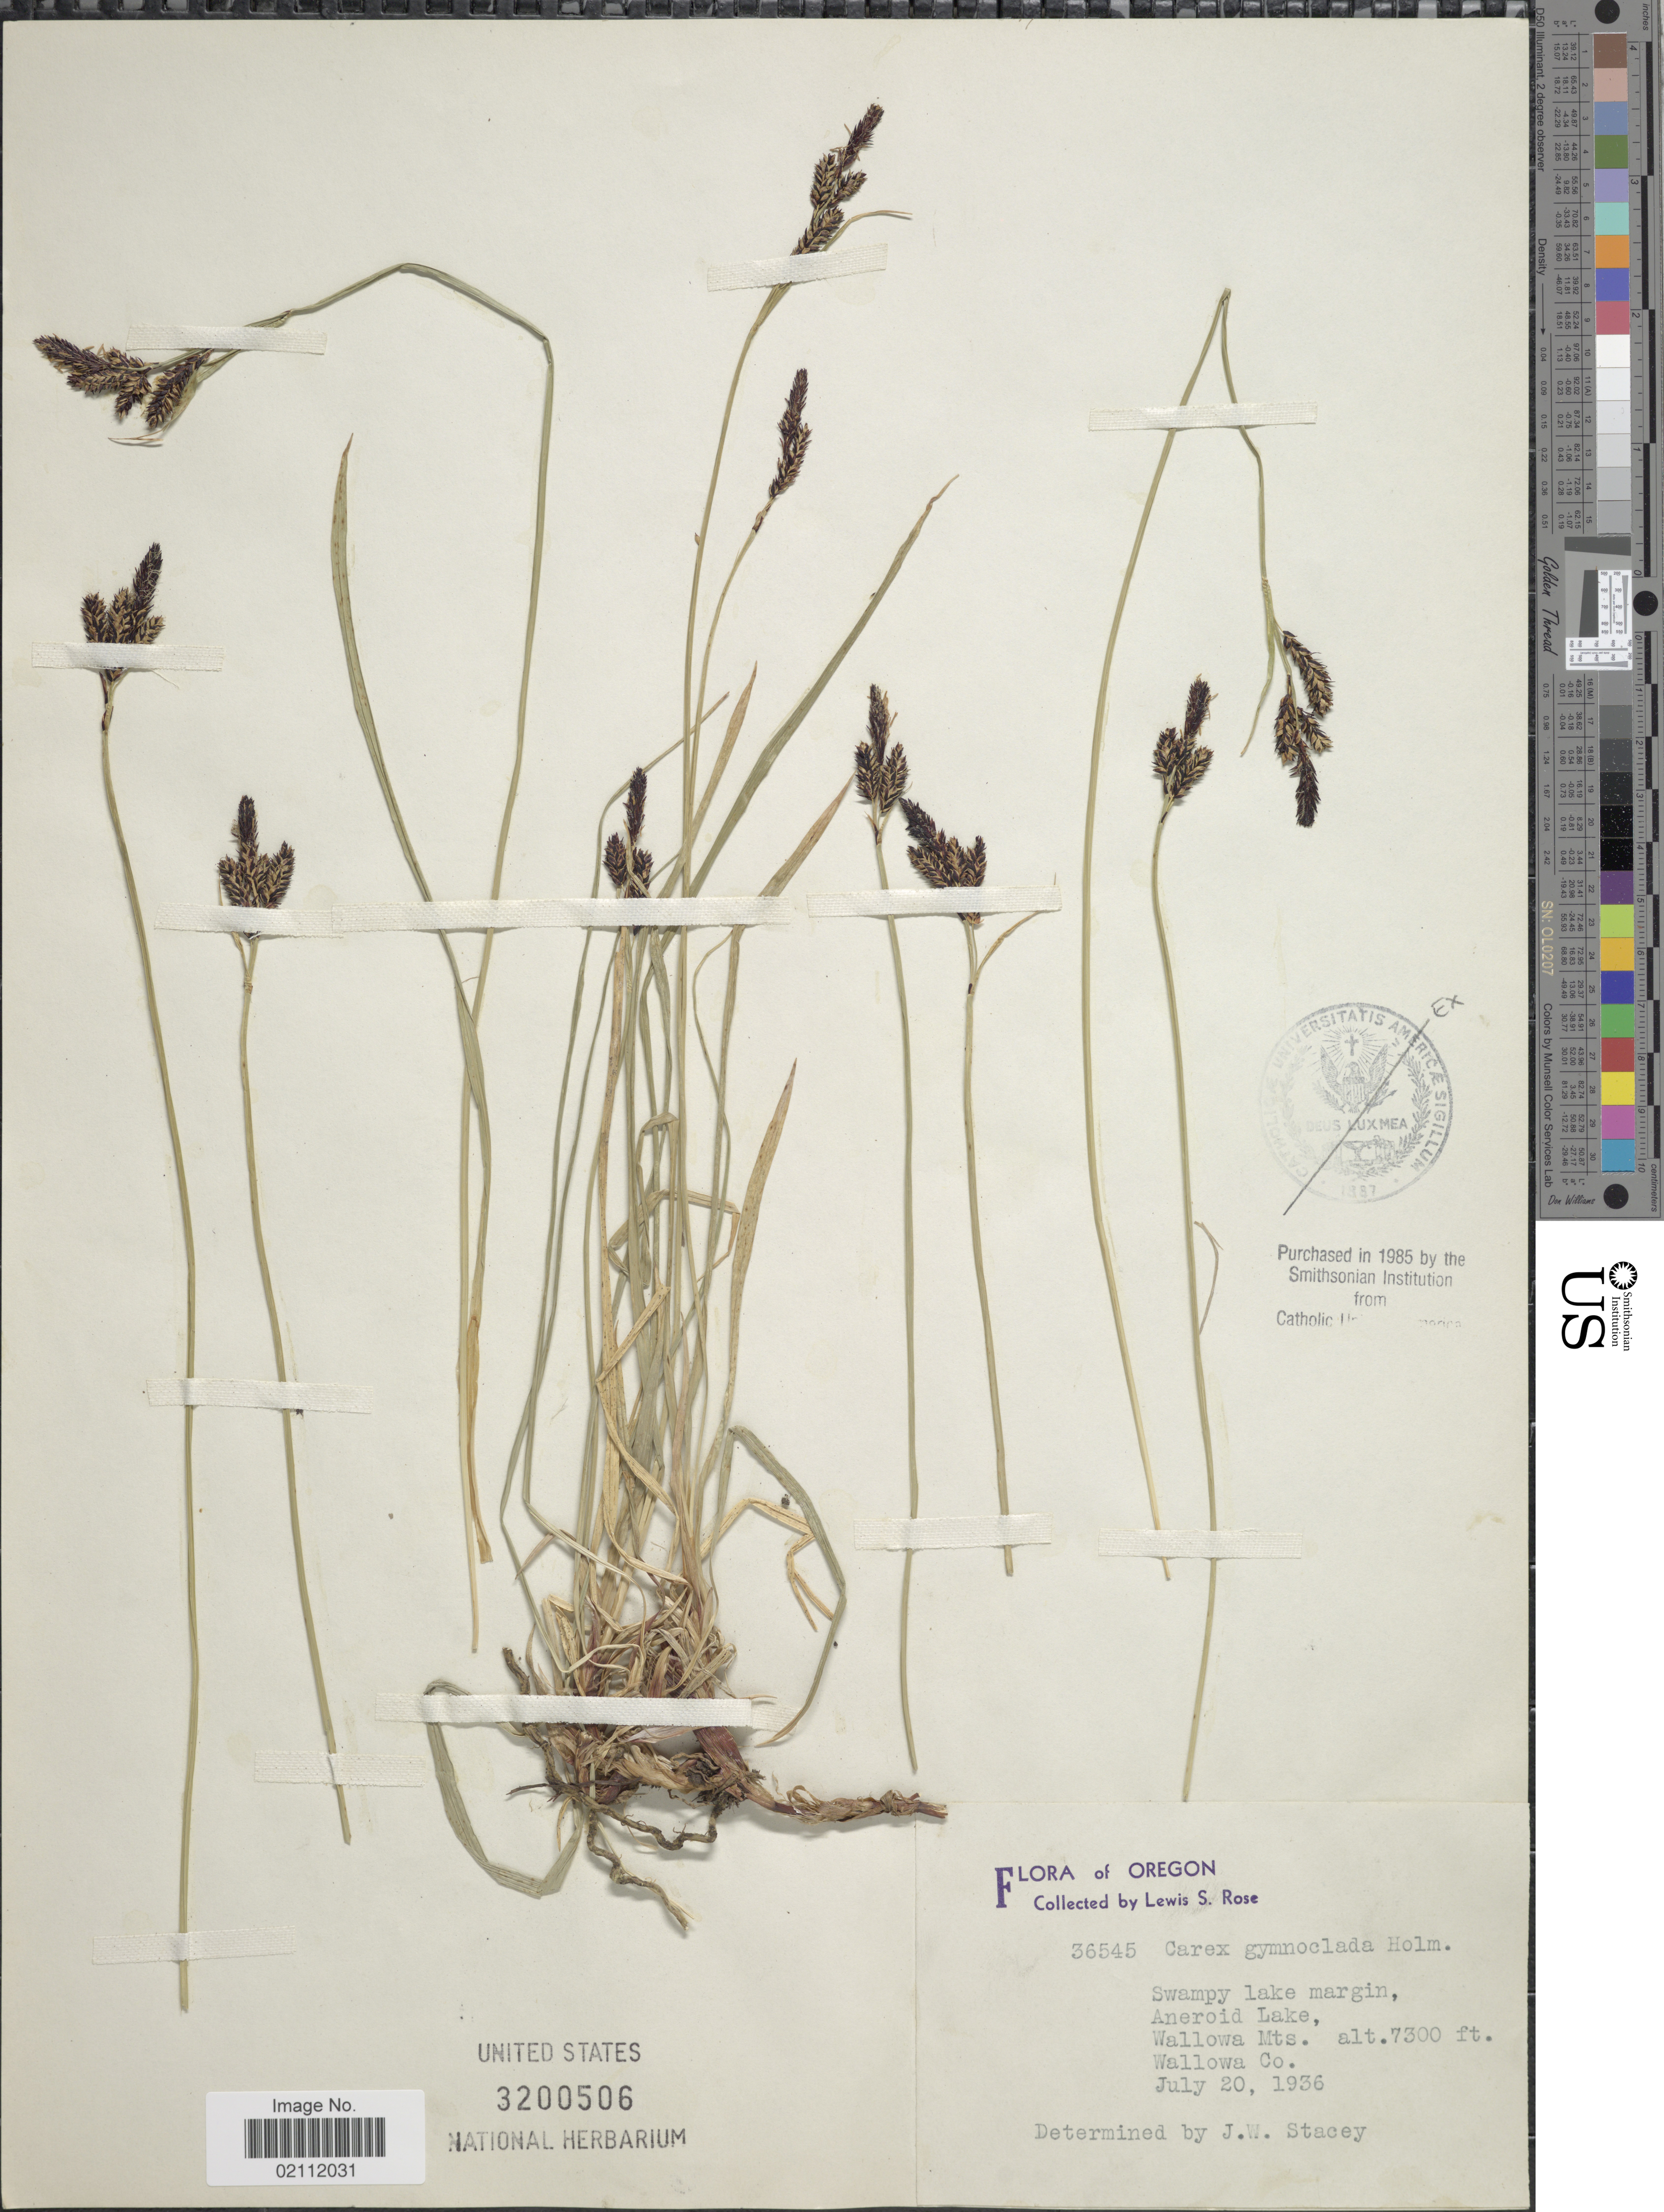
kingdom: Plantae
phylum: Tracheophyta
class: Liliopsida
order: Poales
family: Cyperaceae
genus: Carex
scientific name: Carex scopulorum var. bracteosa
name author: (L.H. Bailey) F.J. Herm.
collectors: L. S. Rose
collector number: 36545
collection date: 1936-07-20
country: United States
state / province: Oregon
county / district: Wallowa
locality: Swampy Lake margin, Aneroid Lake, Wallowa Mts., Wallowa Co.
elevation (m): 2225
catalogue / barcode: US 3200506